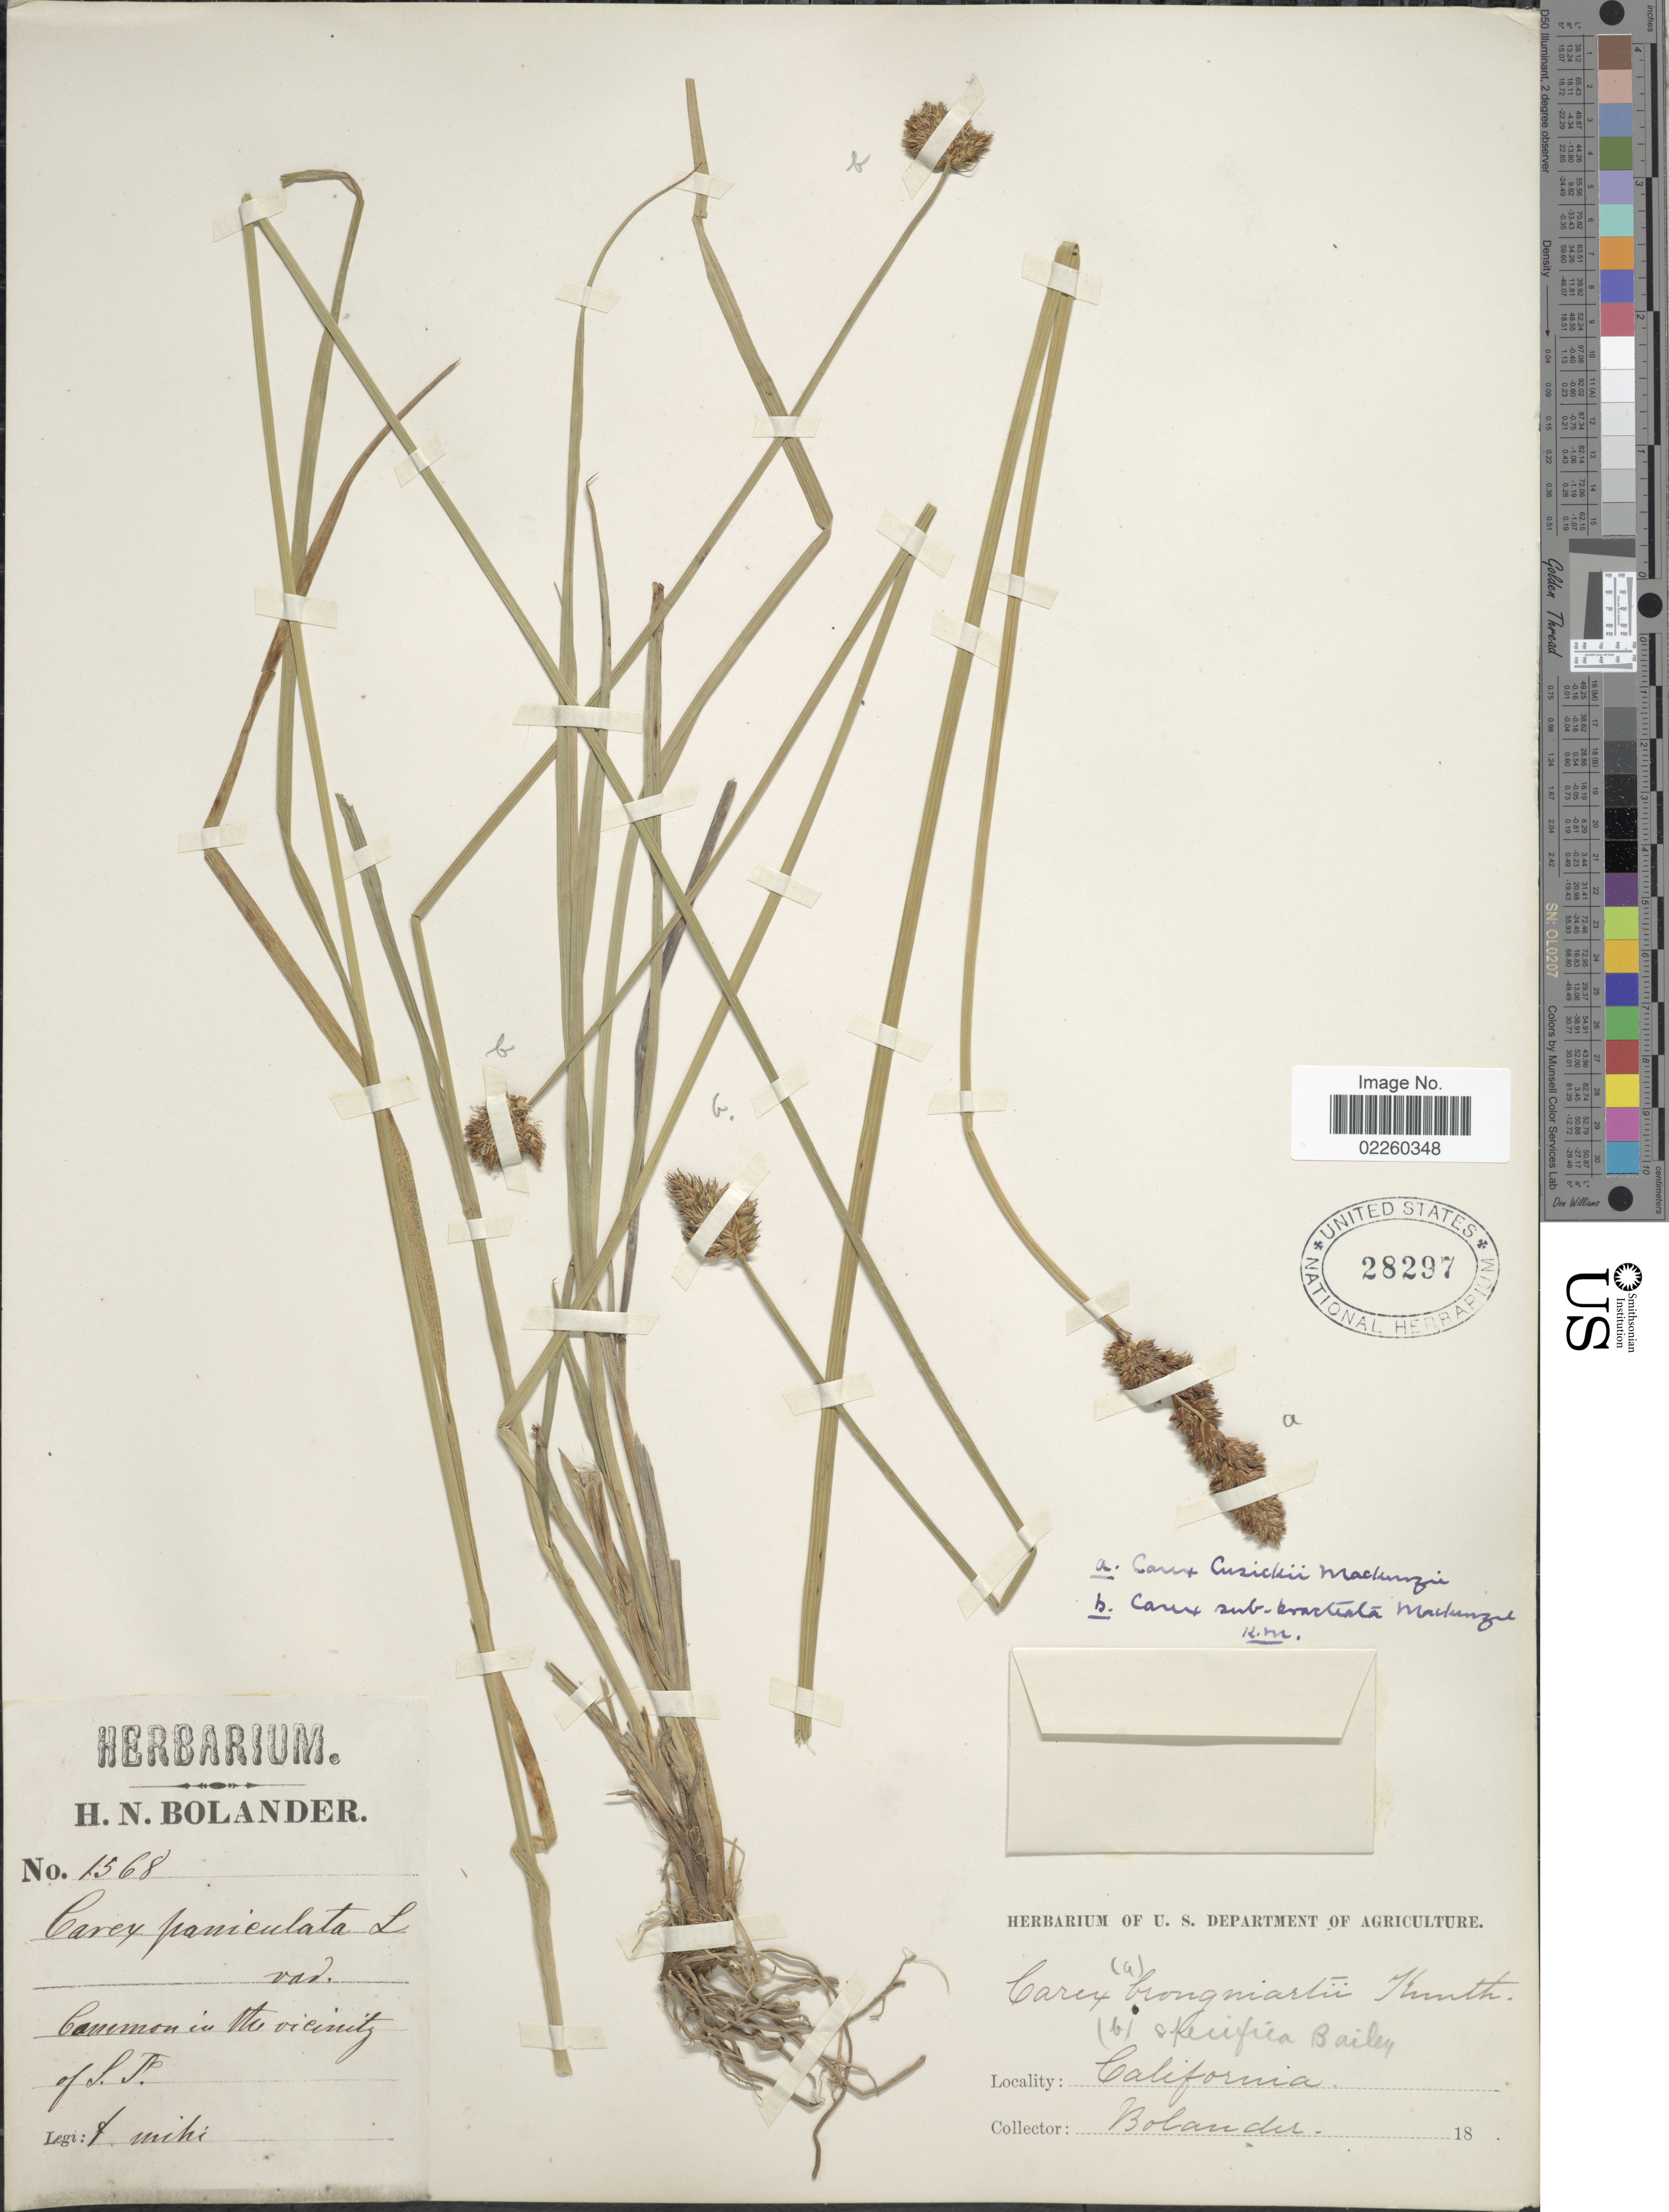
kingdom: Plantae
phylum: Tracheophyta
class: Liliopsida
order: Poales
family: Cyperaceae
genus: Carex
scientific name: Carex cusickii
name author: Mack.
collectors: H. Bolander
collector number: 1568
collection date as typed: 18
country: United States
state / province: California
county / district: San Francisco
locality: Common in the vicinity of S.F.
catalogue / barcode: US 28297